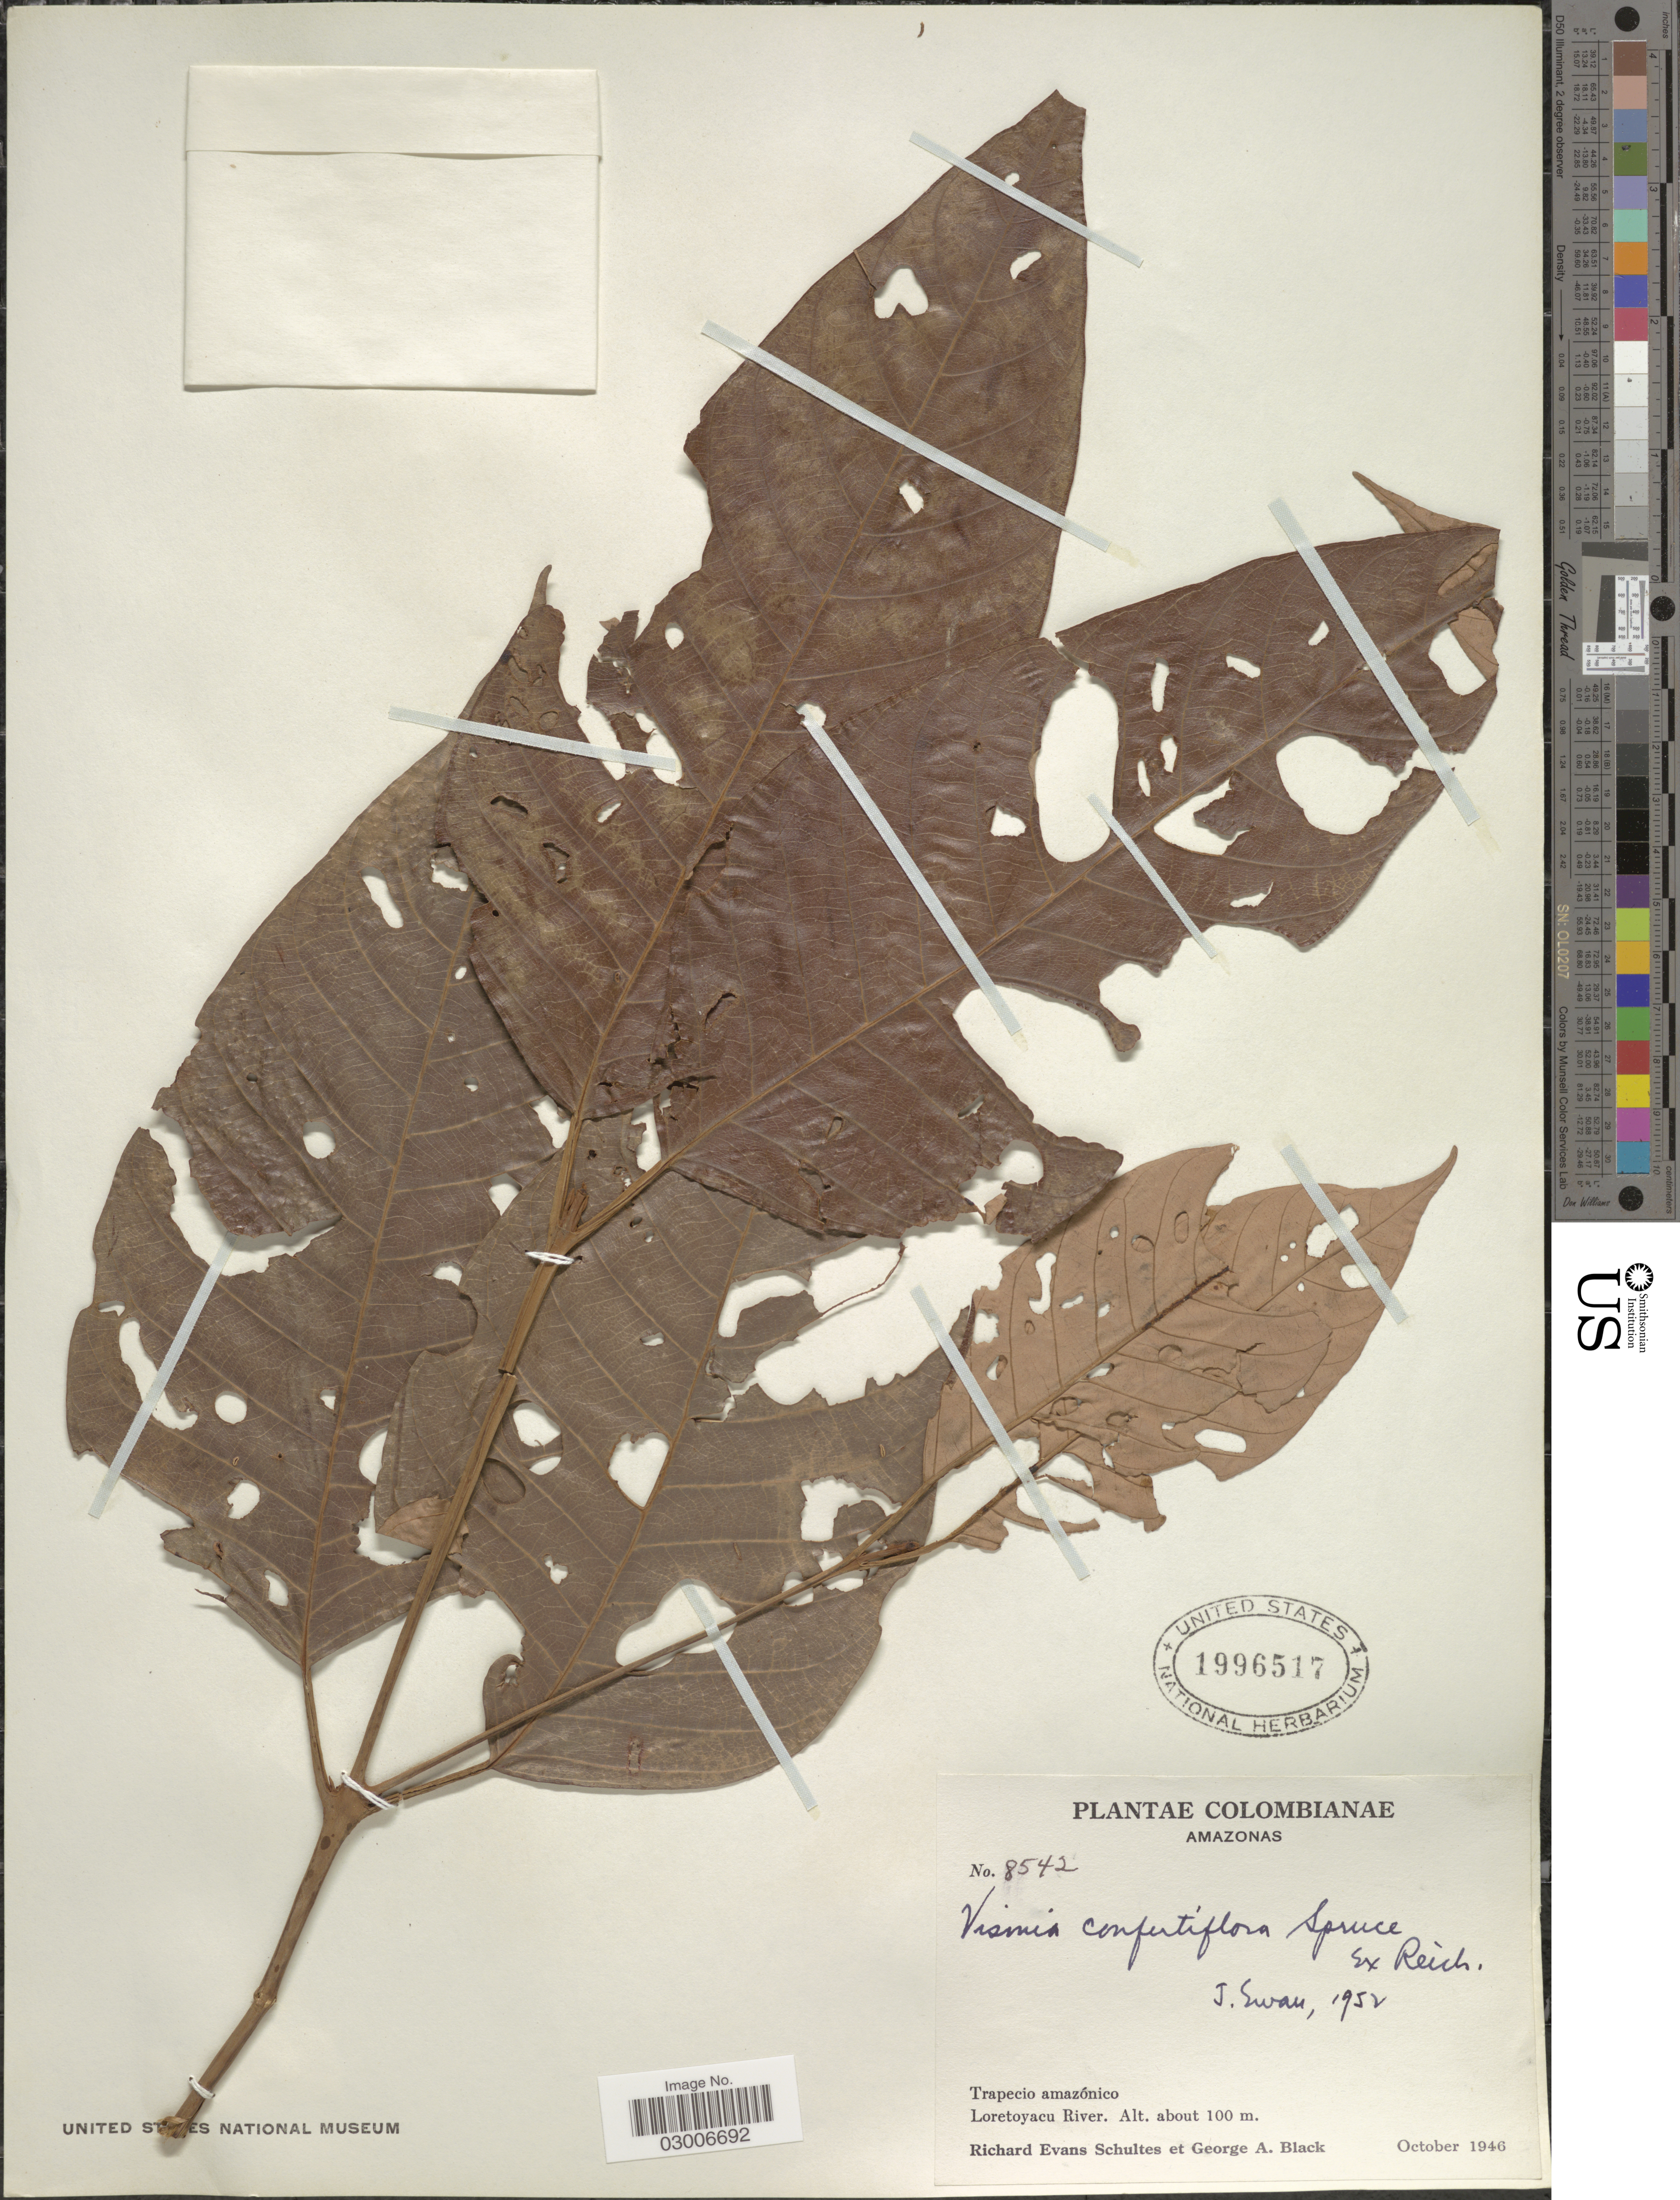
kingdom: Plantae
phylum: Tracheophyta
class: Magnoliopsida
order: Malpighiales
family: Hypericaceae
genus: Vismia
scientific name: Vismia confertiflora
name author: Spruce ex Reichardt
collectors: R. E. Schultes & G. A. Black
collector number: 8542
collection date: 1946-10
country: Colombia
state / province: Amazônas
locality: Trapecio amazónico, Loretoyacu River.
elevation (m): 100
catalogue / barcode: US 1996517